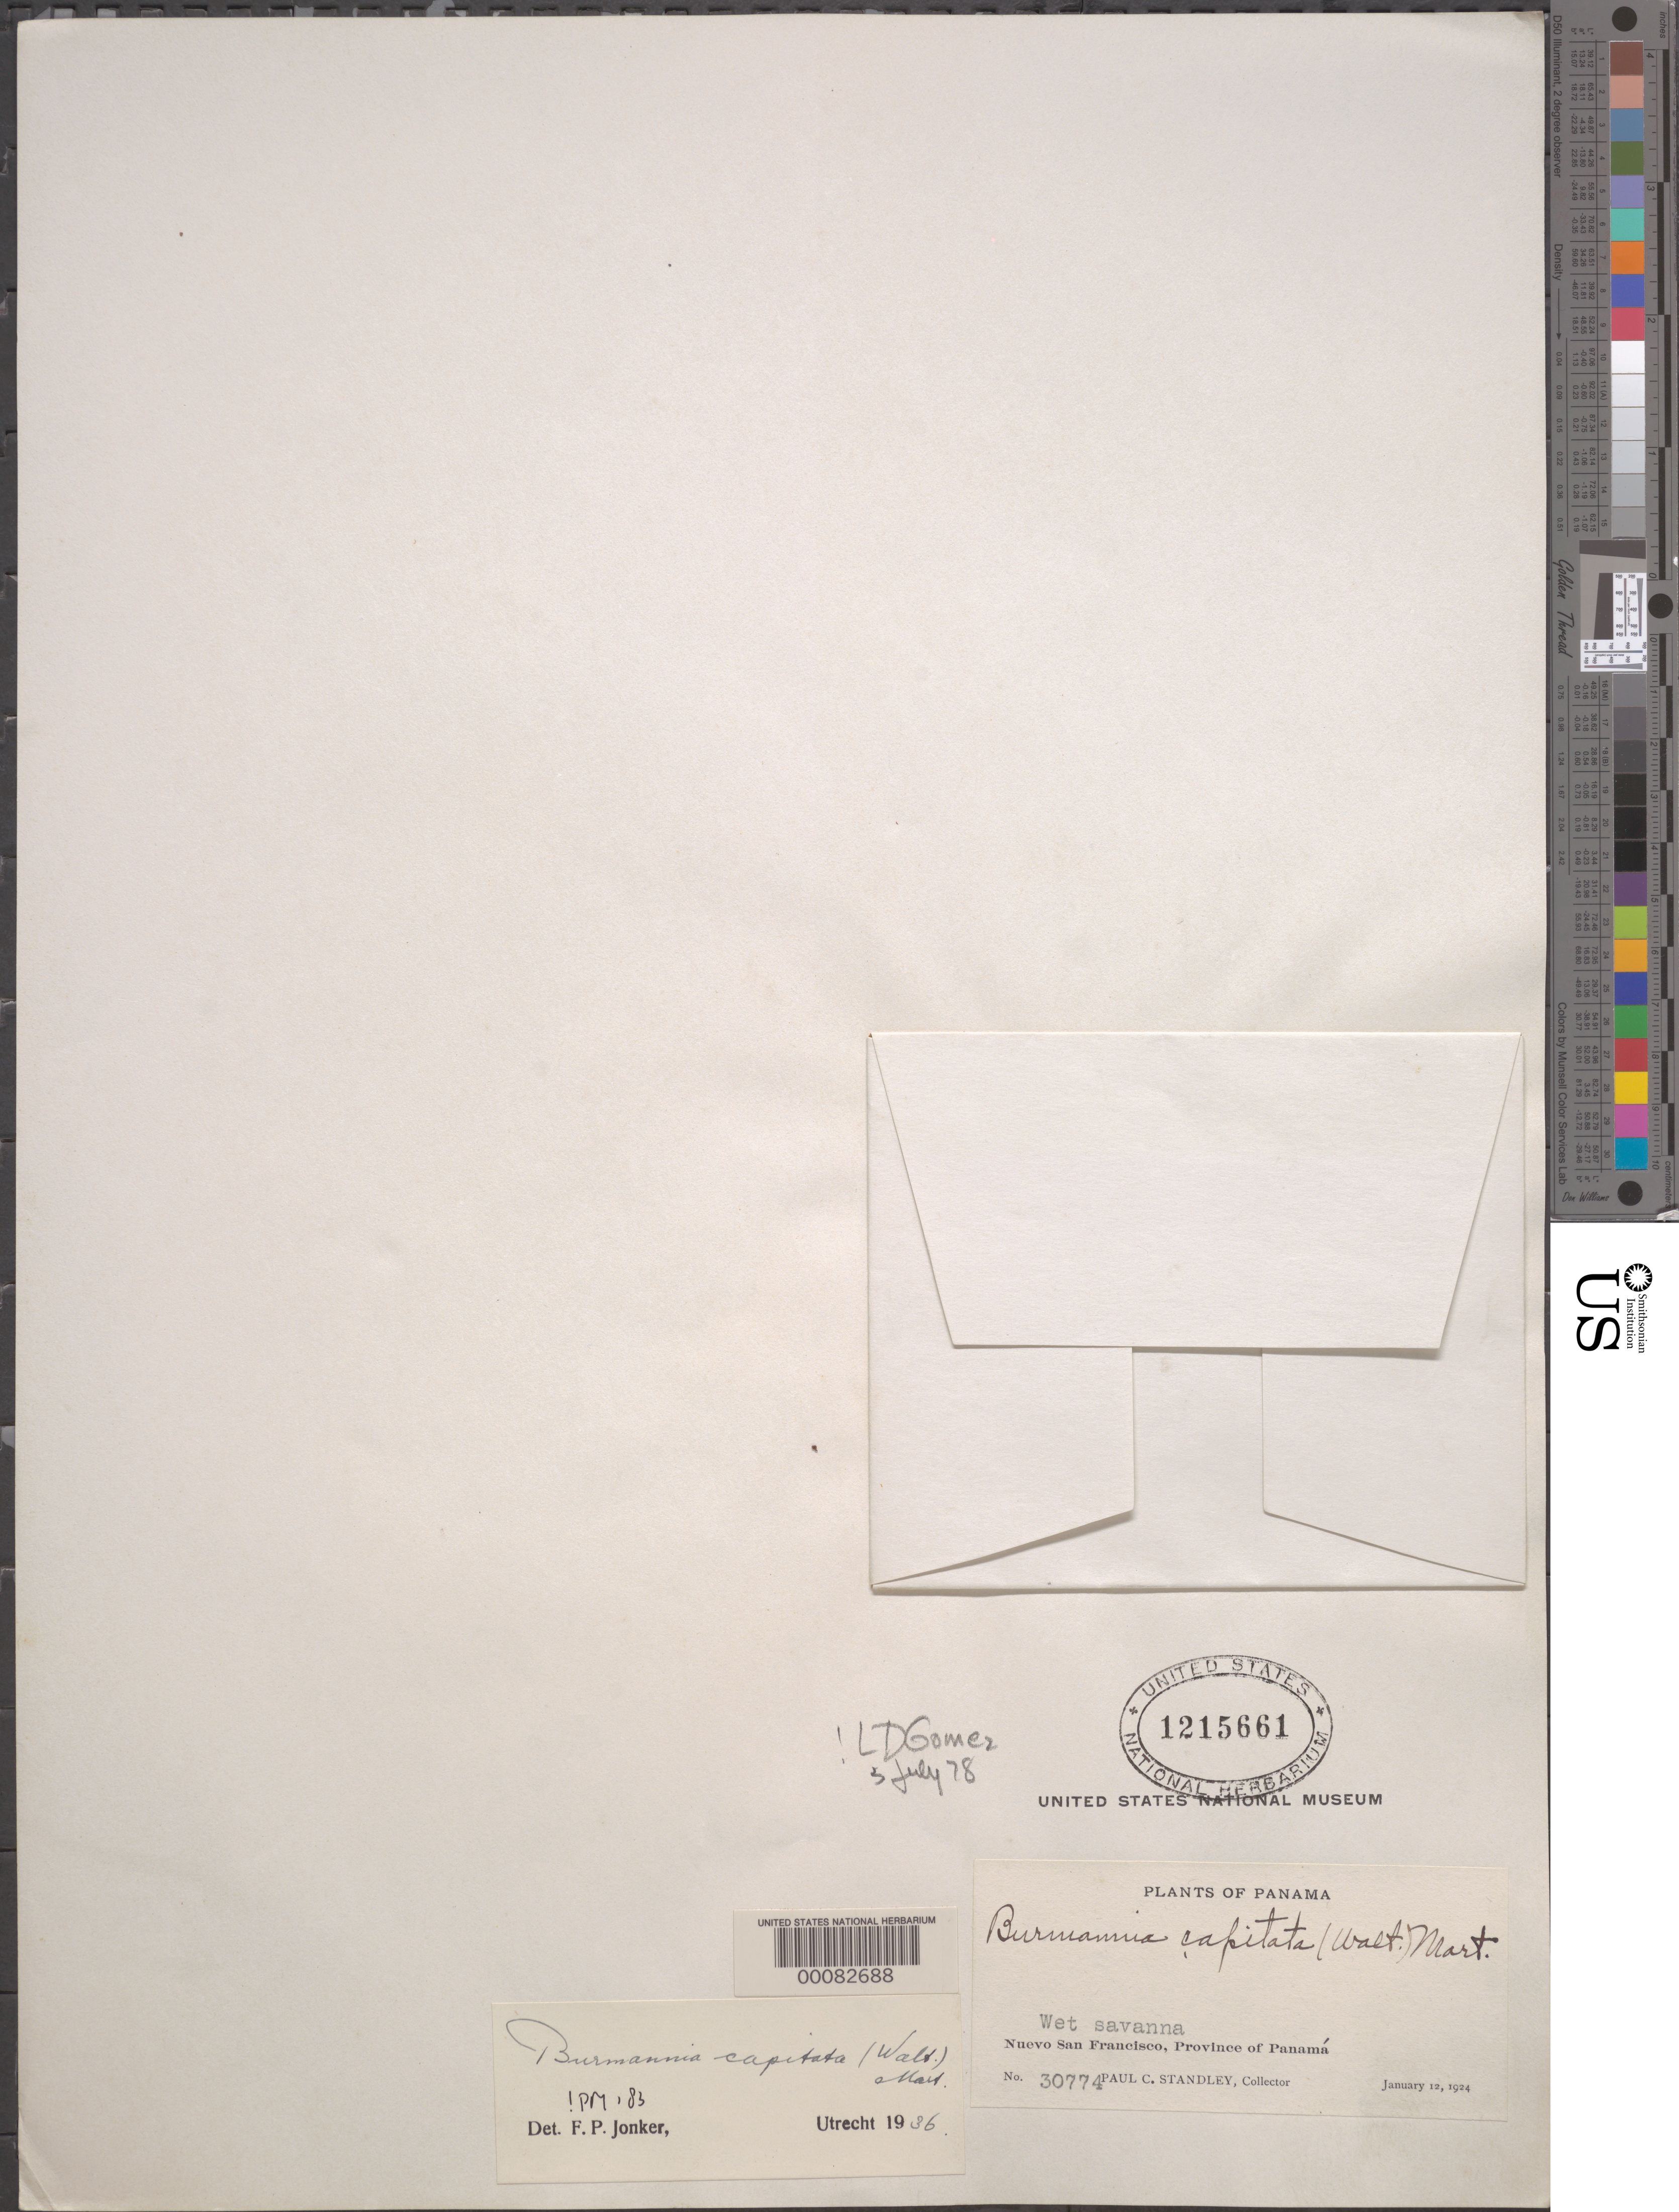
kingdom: Plantae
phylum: Tracheophyta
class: Liliopsida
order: Dioscoreales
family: Burmanniaceae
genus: Burmannia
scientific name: Burmannia capitata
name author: (Walter ex J.F. Gmel.) Mart.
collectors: P. C. Standley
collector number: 30774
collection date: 1924-01-12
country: Panama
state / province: Panamá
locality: Nuevo San Francisco.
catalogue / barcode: US 1215661